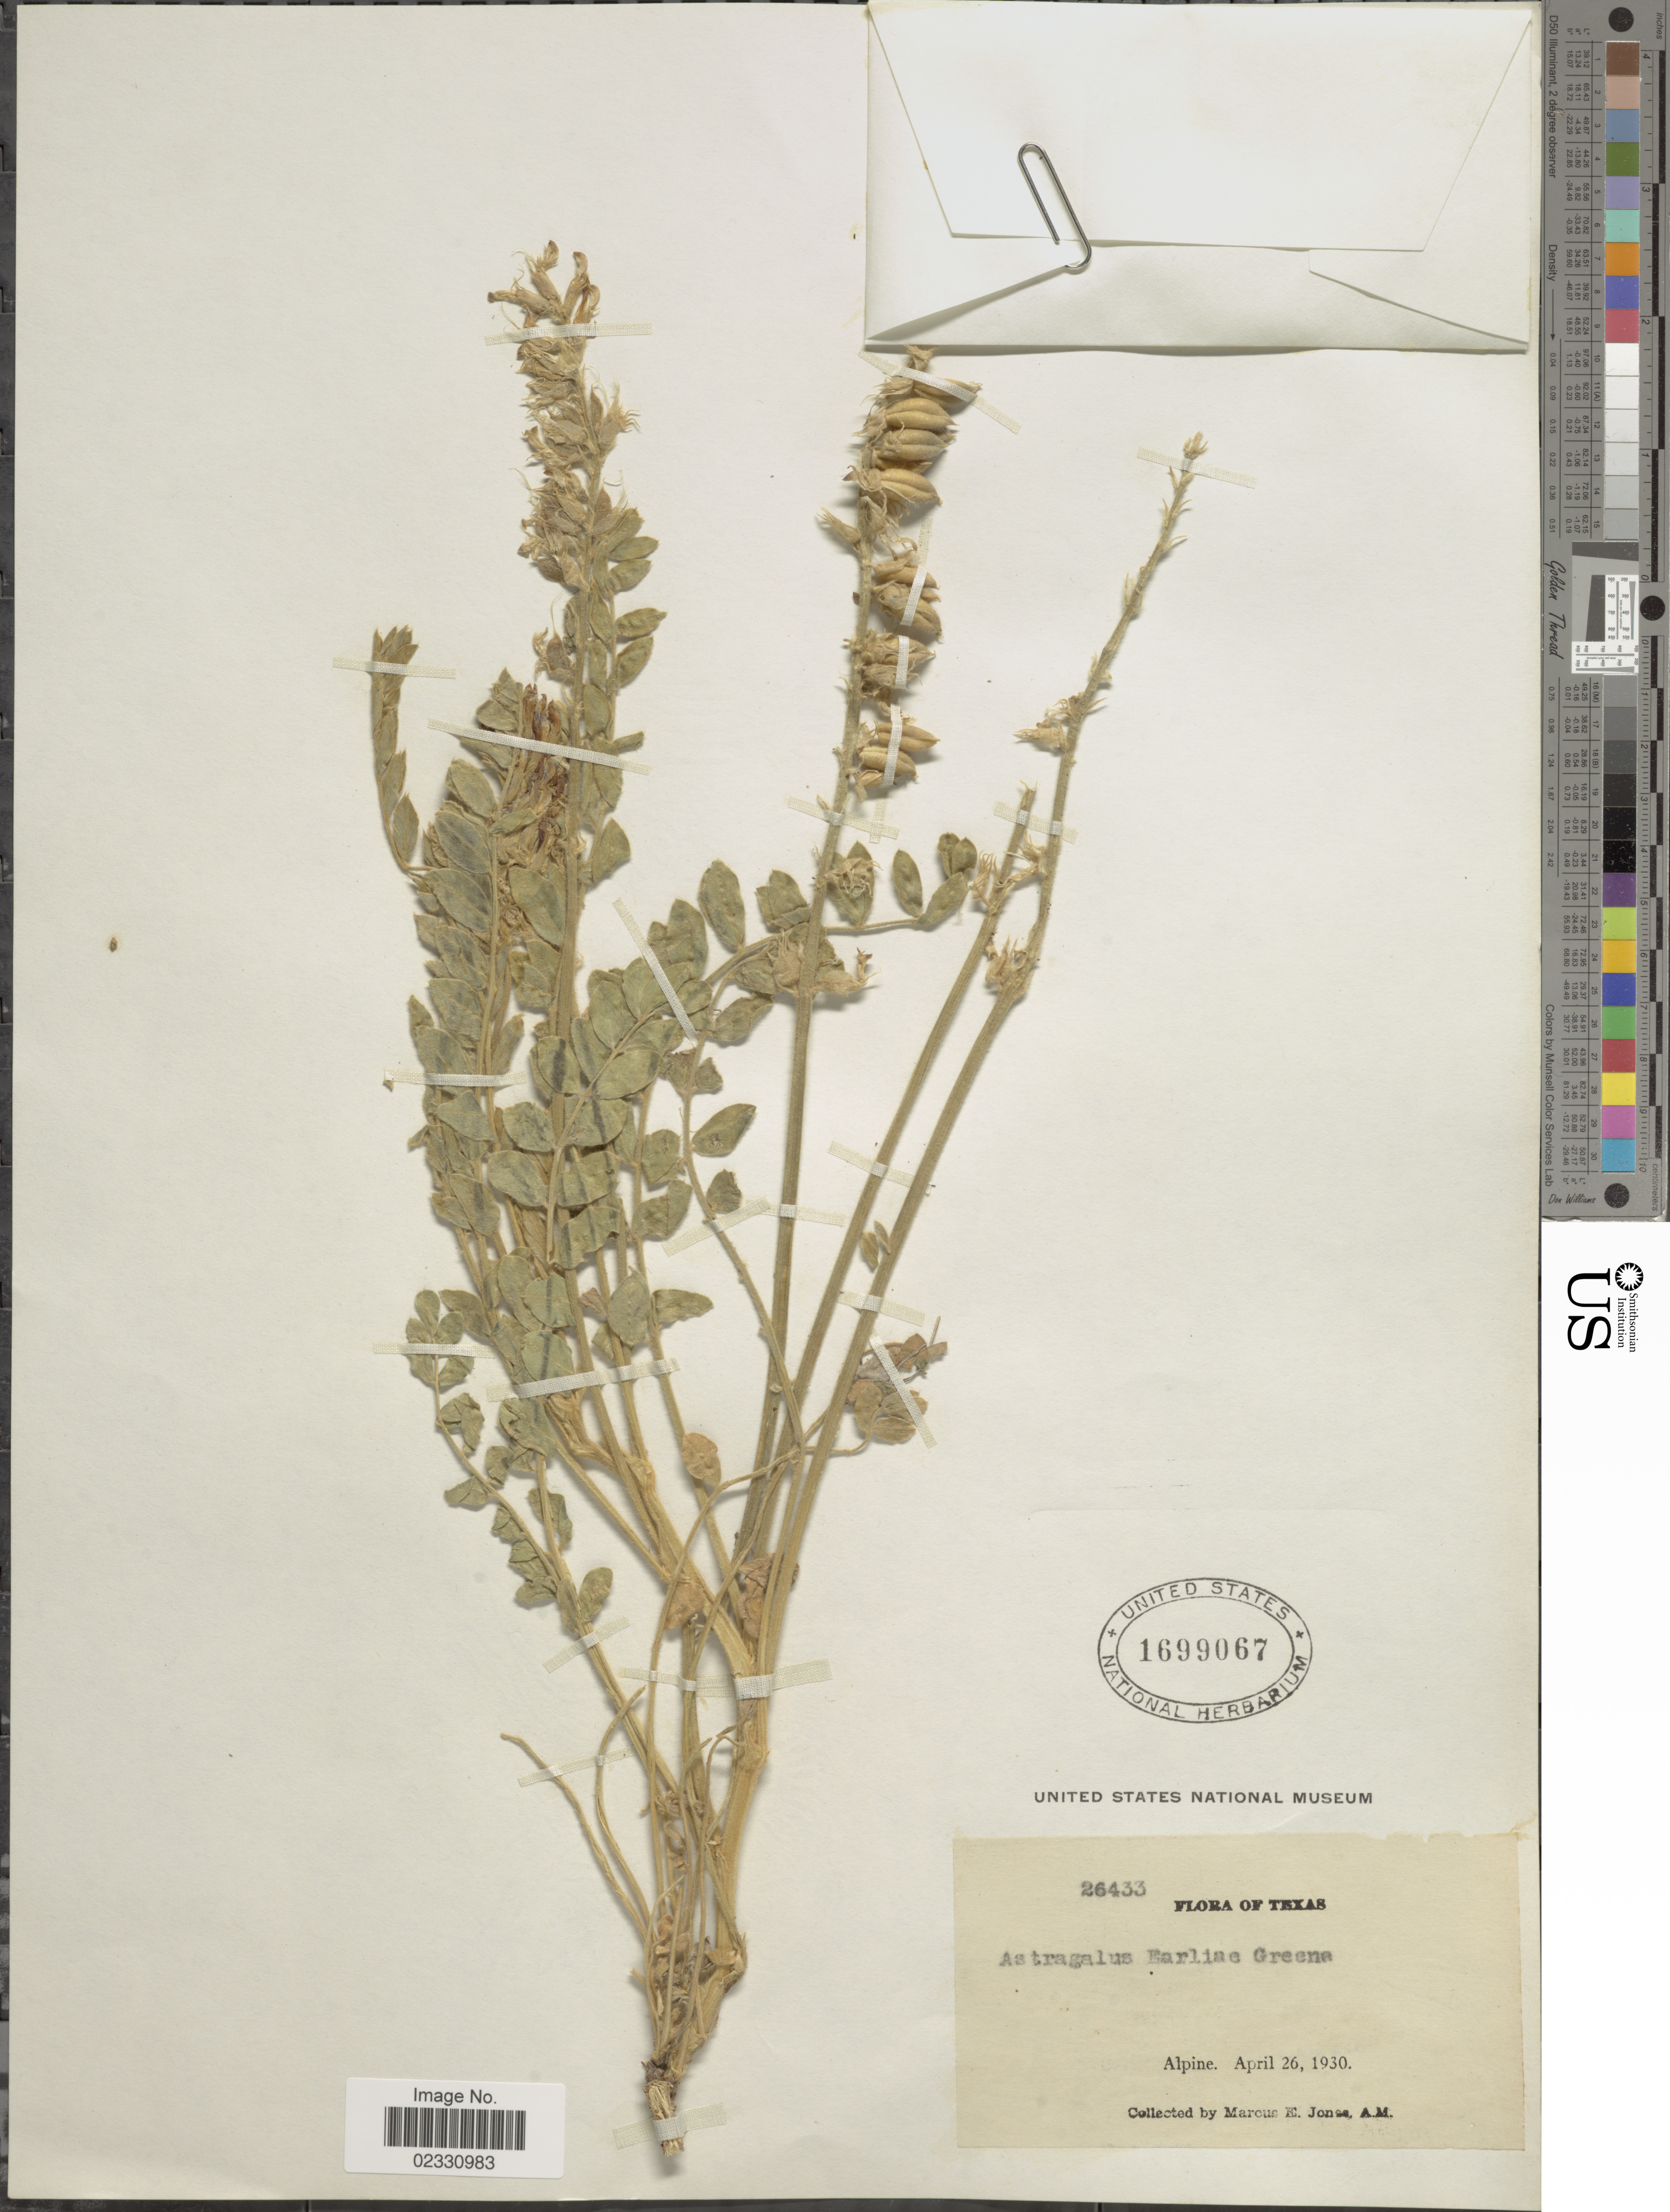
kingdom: Plantae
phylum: Tracheophyta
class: Magnoliopsida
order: Fabales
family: Fabaceae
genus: Astragalus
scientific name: Astragalus earlei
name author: Greene ex Rydb.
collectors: M. E. Jones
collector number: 26433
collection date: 1930-04-26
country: United States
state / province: Texas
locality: Alpine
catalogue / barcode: US 1699067